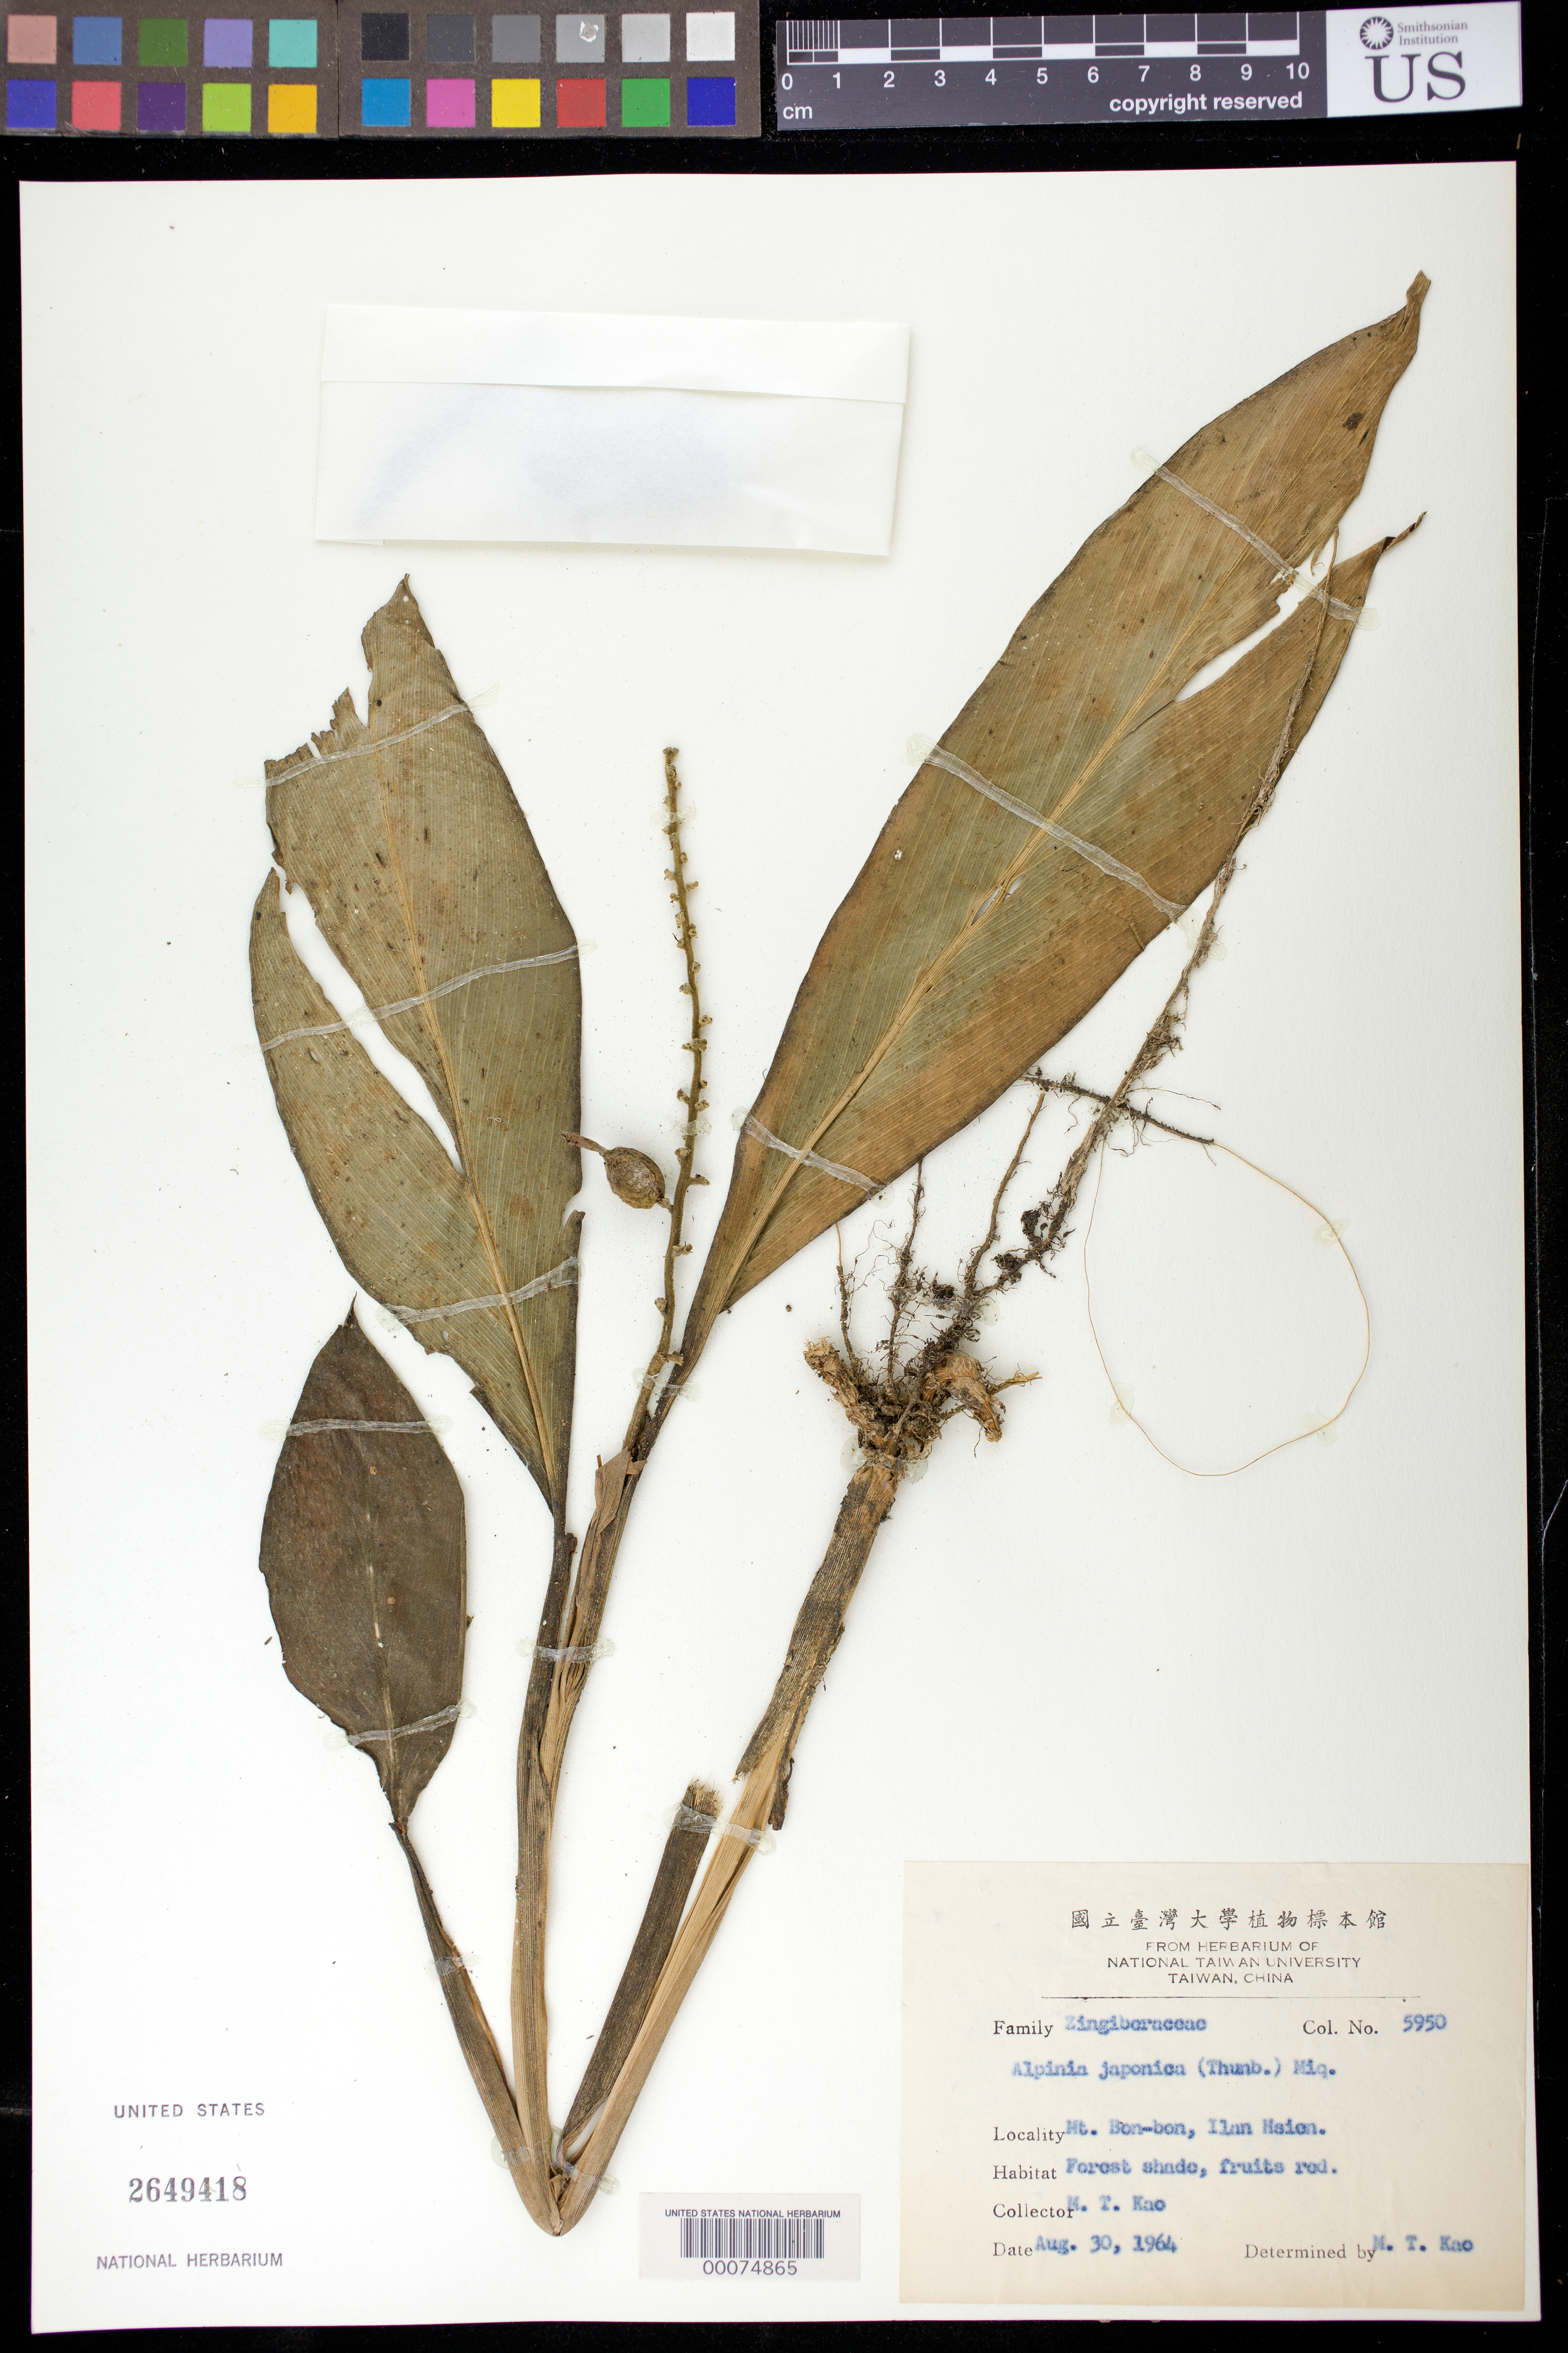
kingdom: Plantae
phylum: Tracheophyta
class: Liliopsida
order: Zingiberales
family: Zingiberaceae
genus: Alpinia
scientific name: Alpinia japonica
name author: (Thunb.) Miq.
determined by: Kao, M. T.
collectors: M. T. Kao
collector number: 5950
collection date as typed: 30 Aug 1964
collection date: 1964-08-30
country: China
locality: Mt. bon-bon, ilan hsien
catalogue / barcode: US 2649418